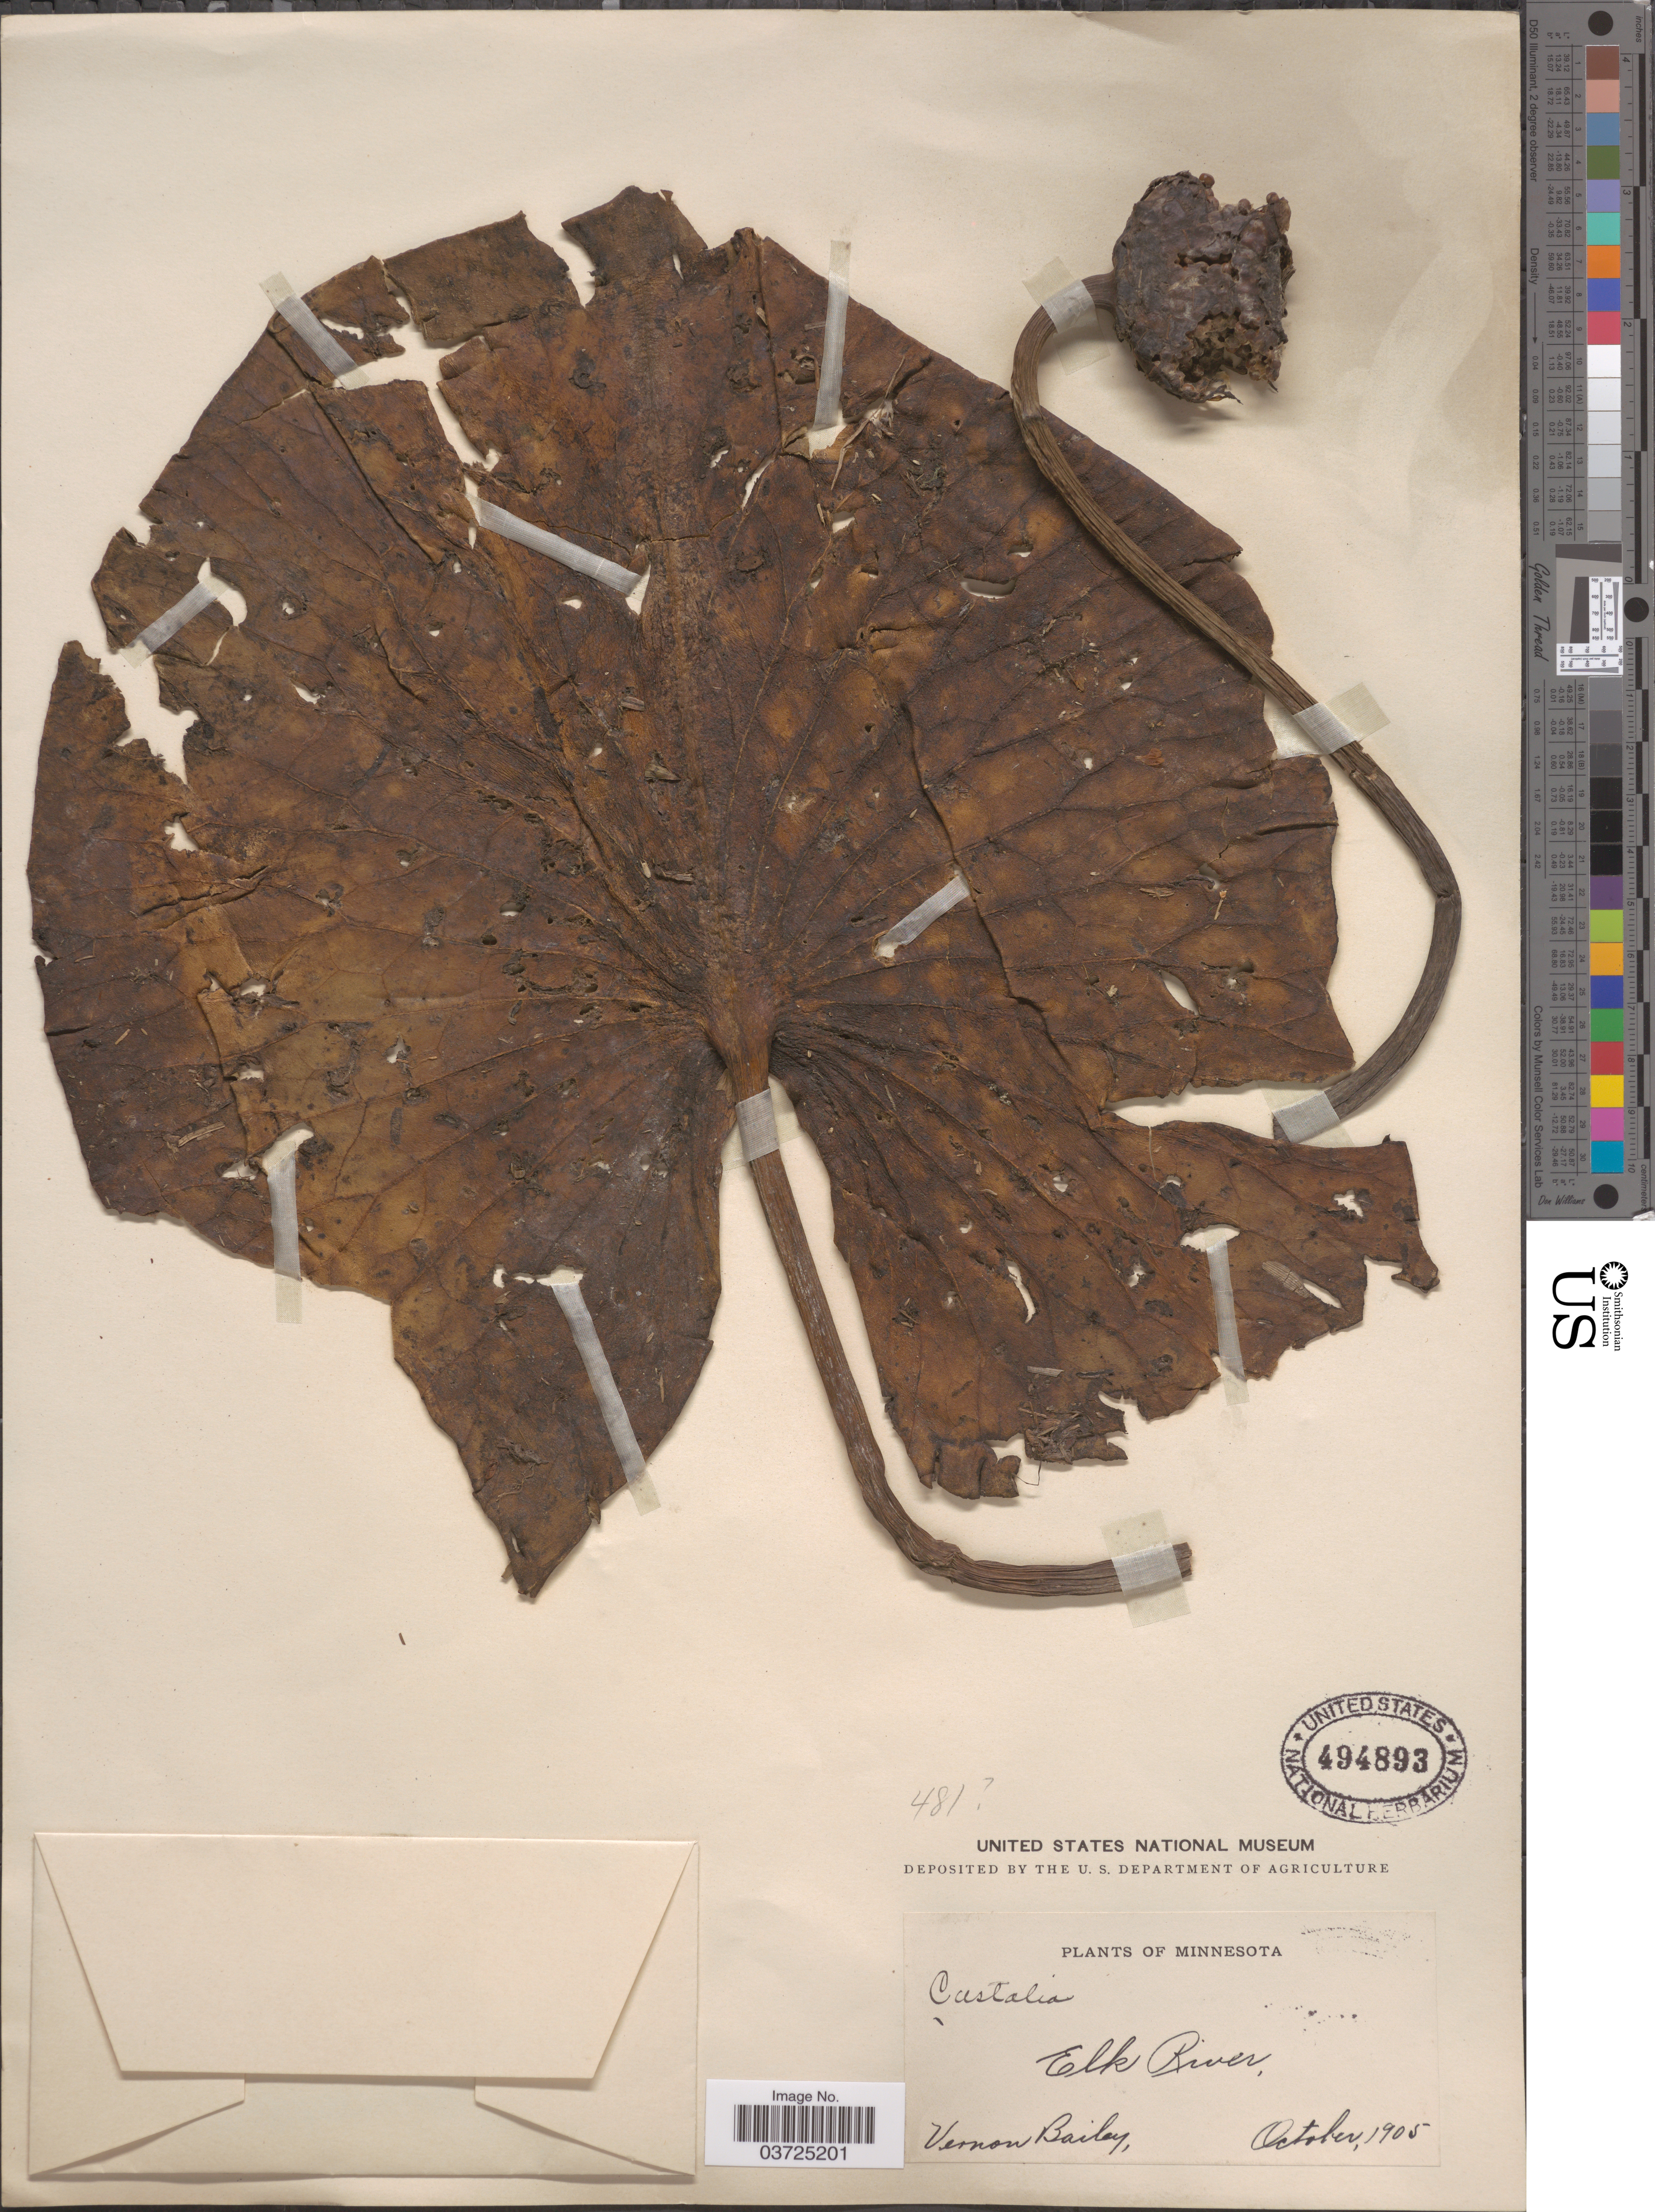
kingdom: Plantae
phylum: Tracheophyta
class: Magnoliopsida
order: Nymphaeales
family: Nymphaeaceae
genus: Nymphaea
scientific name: Nymphaea tuberosa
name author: Paine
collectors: V. O. Bailey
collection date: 1905-10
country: United States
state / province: Minnesota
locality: Elk River.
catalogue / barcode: US 494893